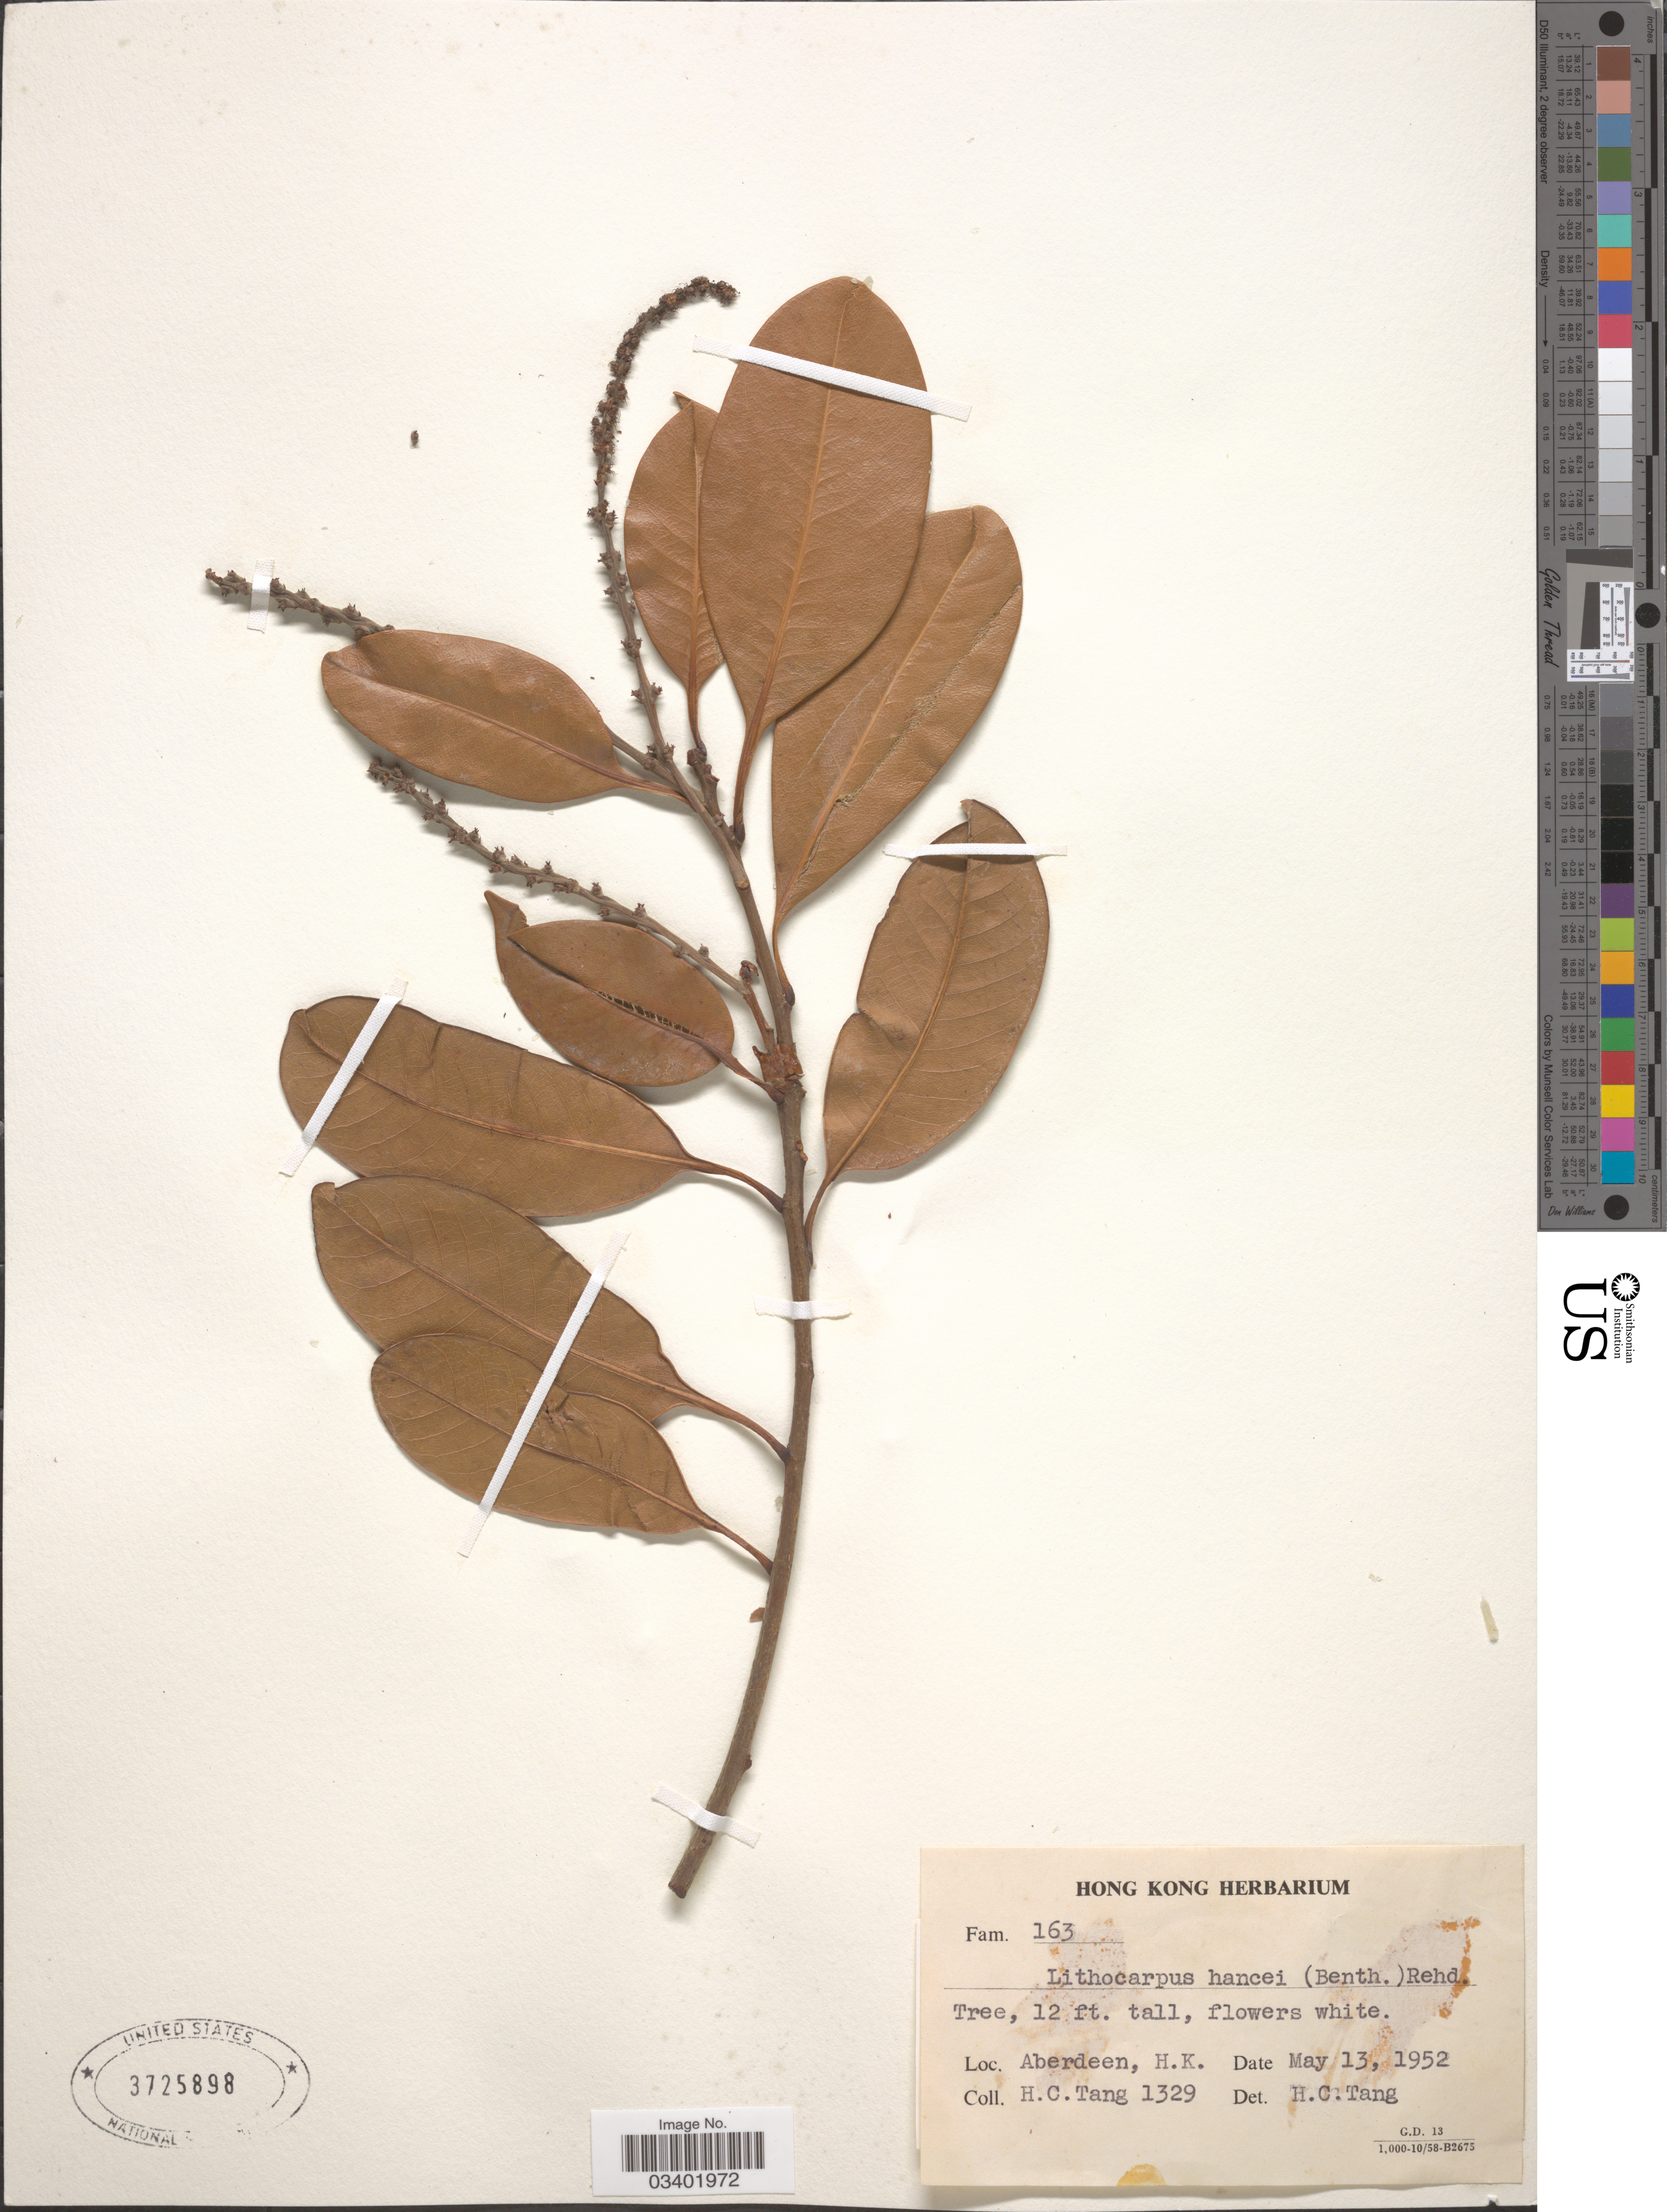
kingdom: Plantae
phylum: Tracheophyta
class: Magnoliopsida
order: Fagales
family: Fagaceae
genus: Lithocarpus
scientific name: Lithocarpus hancei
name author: (Benth.) Rehder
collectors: H. Tang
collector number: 1329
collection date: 1952-05-13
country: China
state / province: Hong Kong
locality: Aberdeen, H. K.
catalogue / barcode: US 3725898